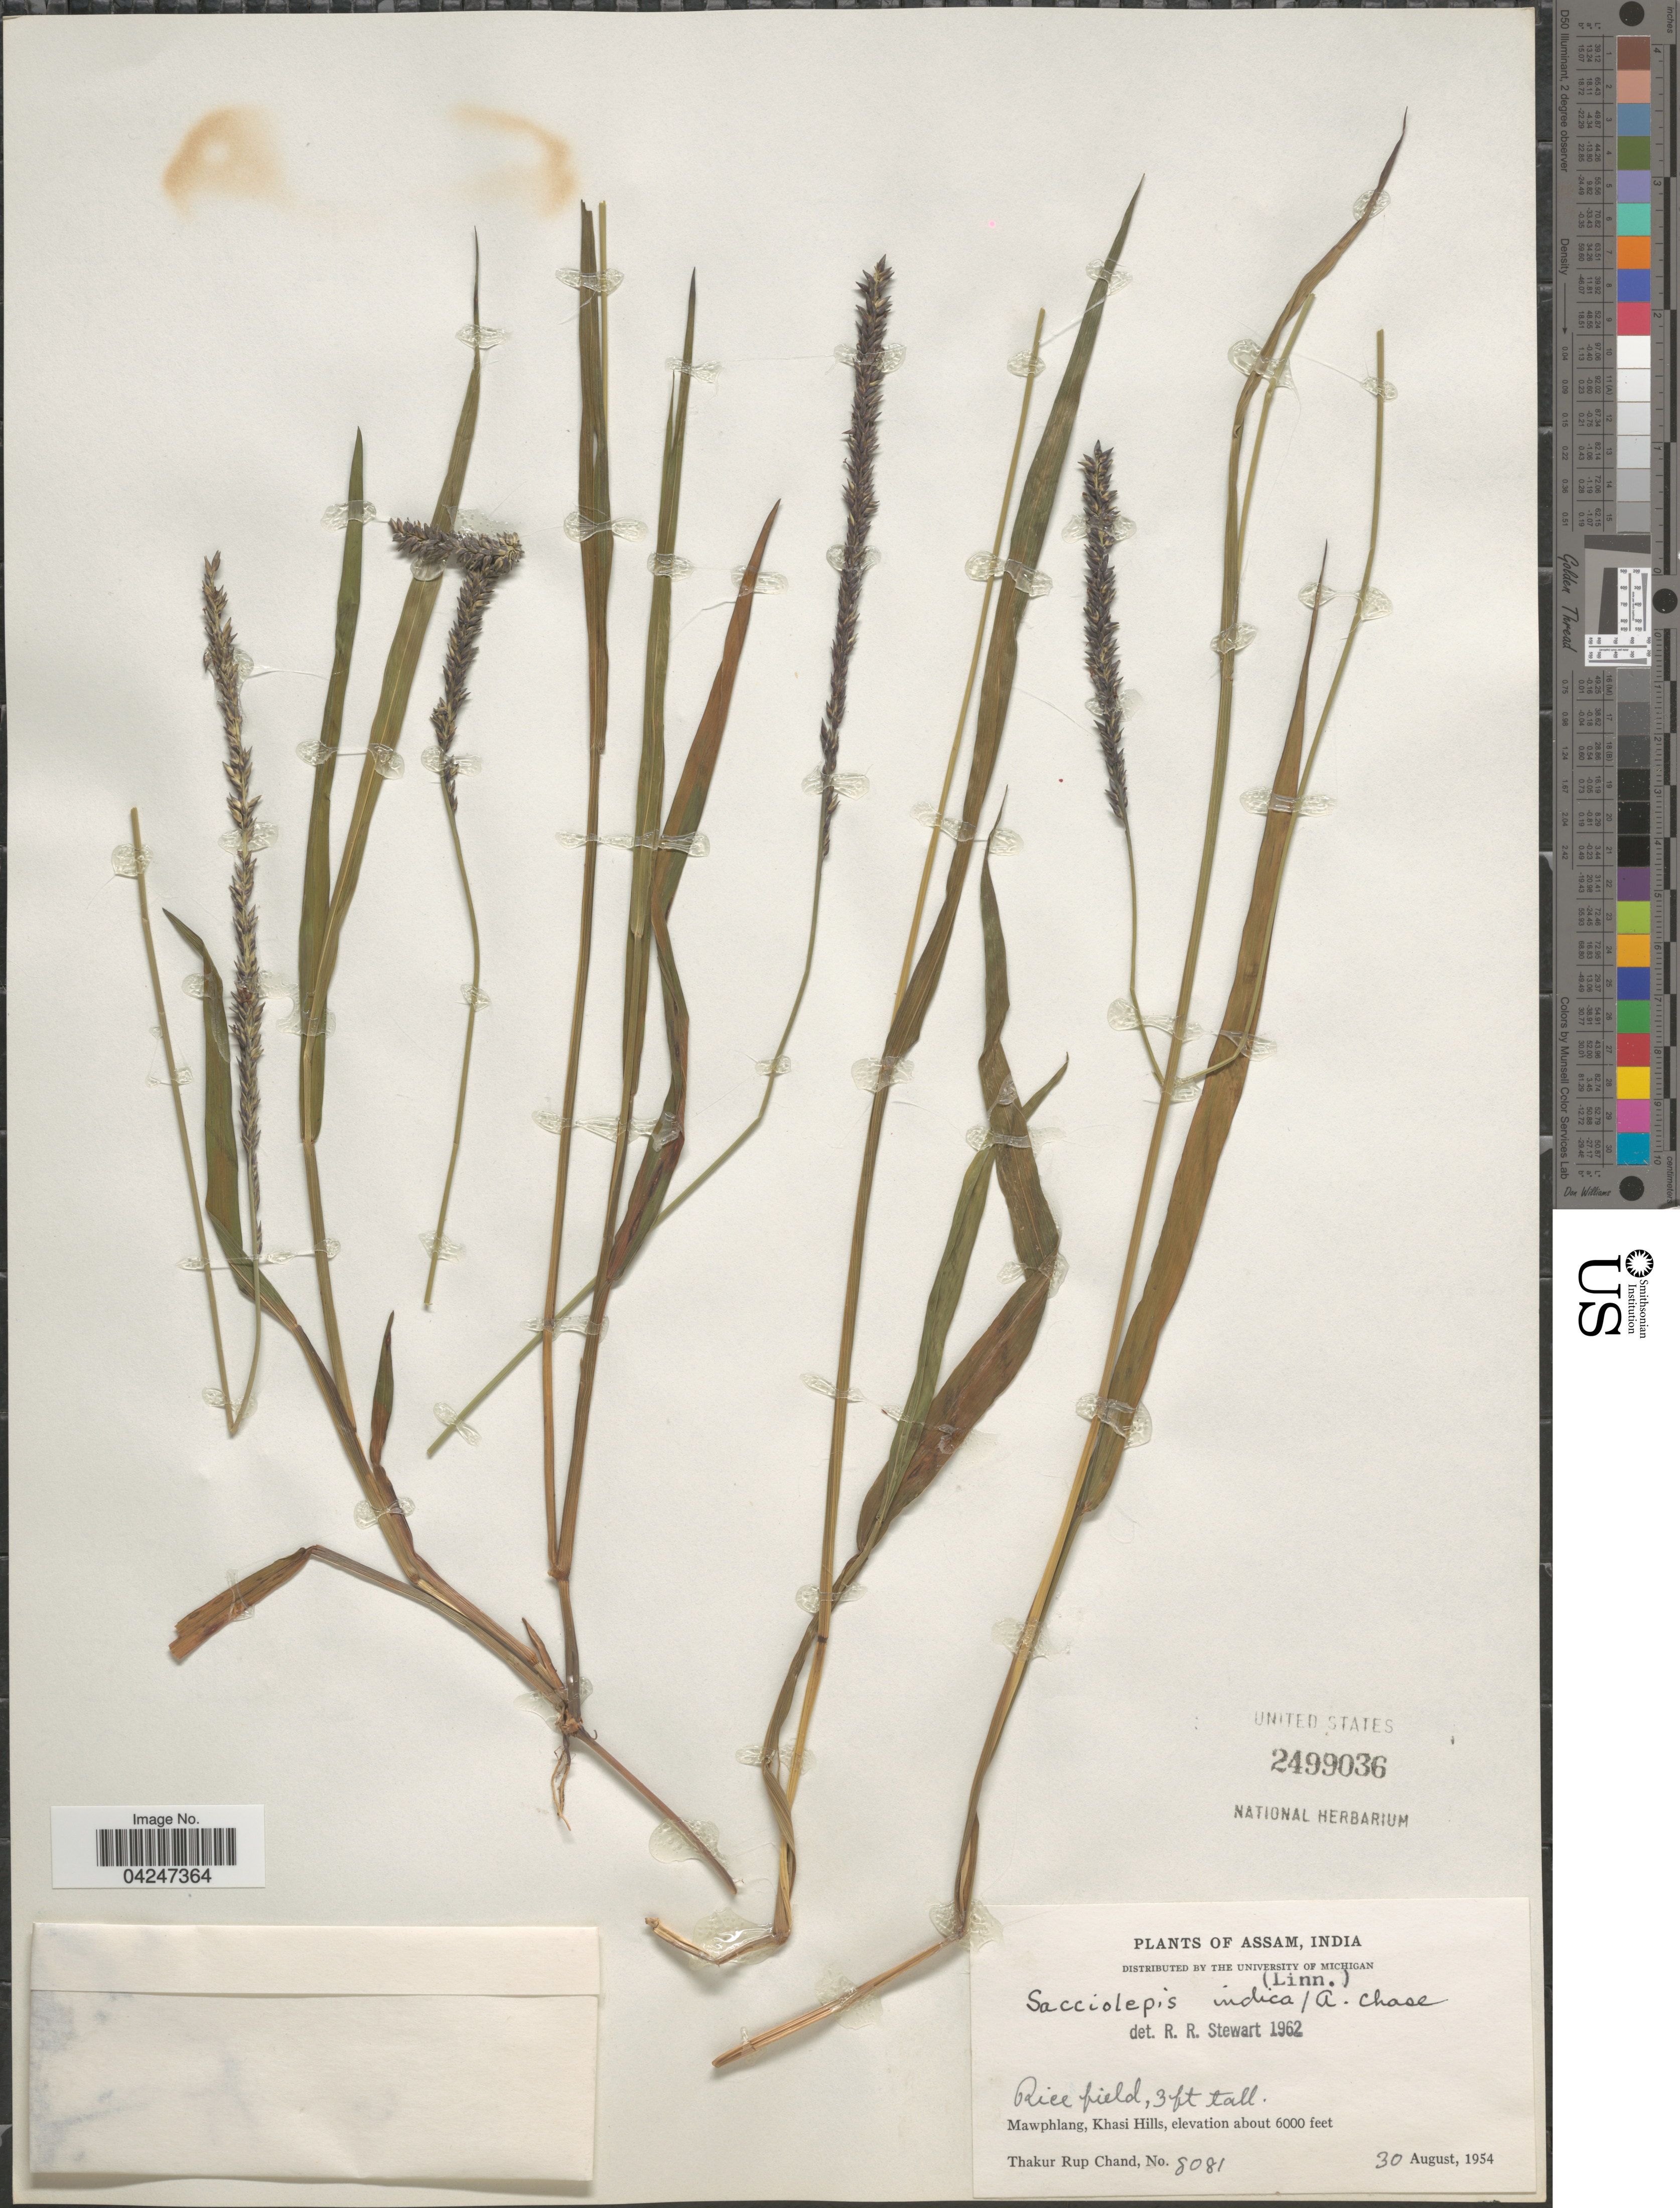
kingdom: Plantae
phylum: Tracheophyta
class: Liliopsida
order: Poales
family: Poaceae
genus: Sacciolepis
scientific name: Sacciolepis indica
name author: (L.) Chase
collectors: T. R. Chand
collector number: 8081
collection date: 1954-08-30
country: India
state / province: Meghalaya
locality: Rice field. Mawphlang, Khasi Hills.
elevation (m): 1829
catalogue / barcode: US 2499036